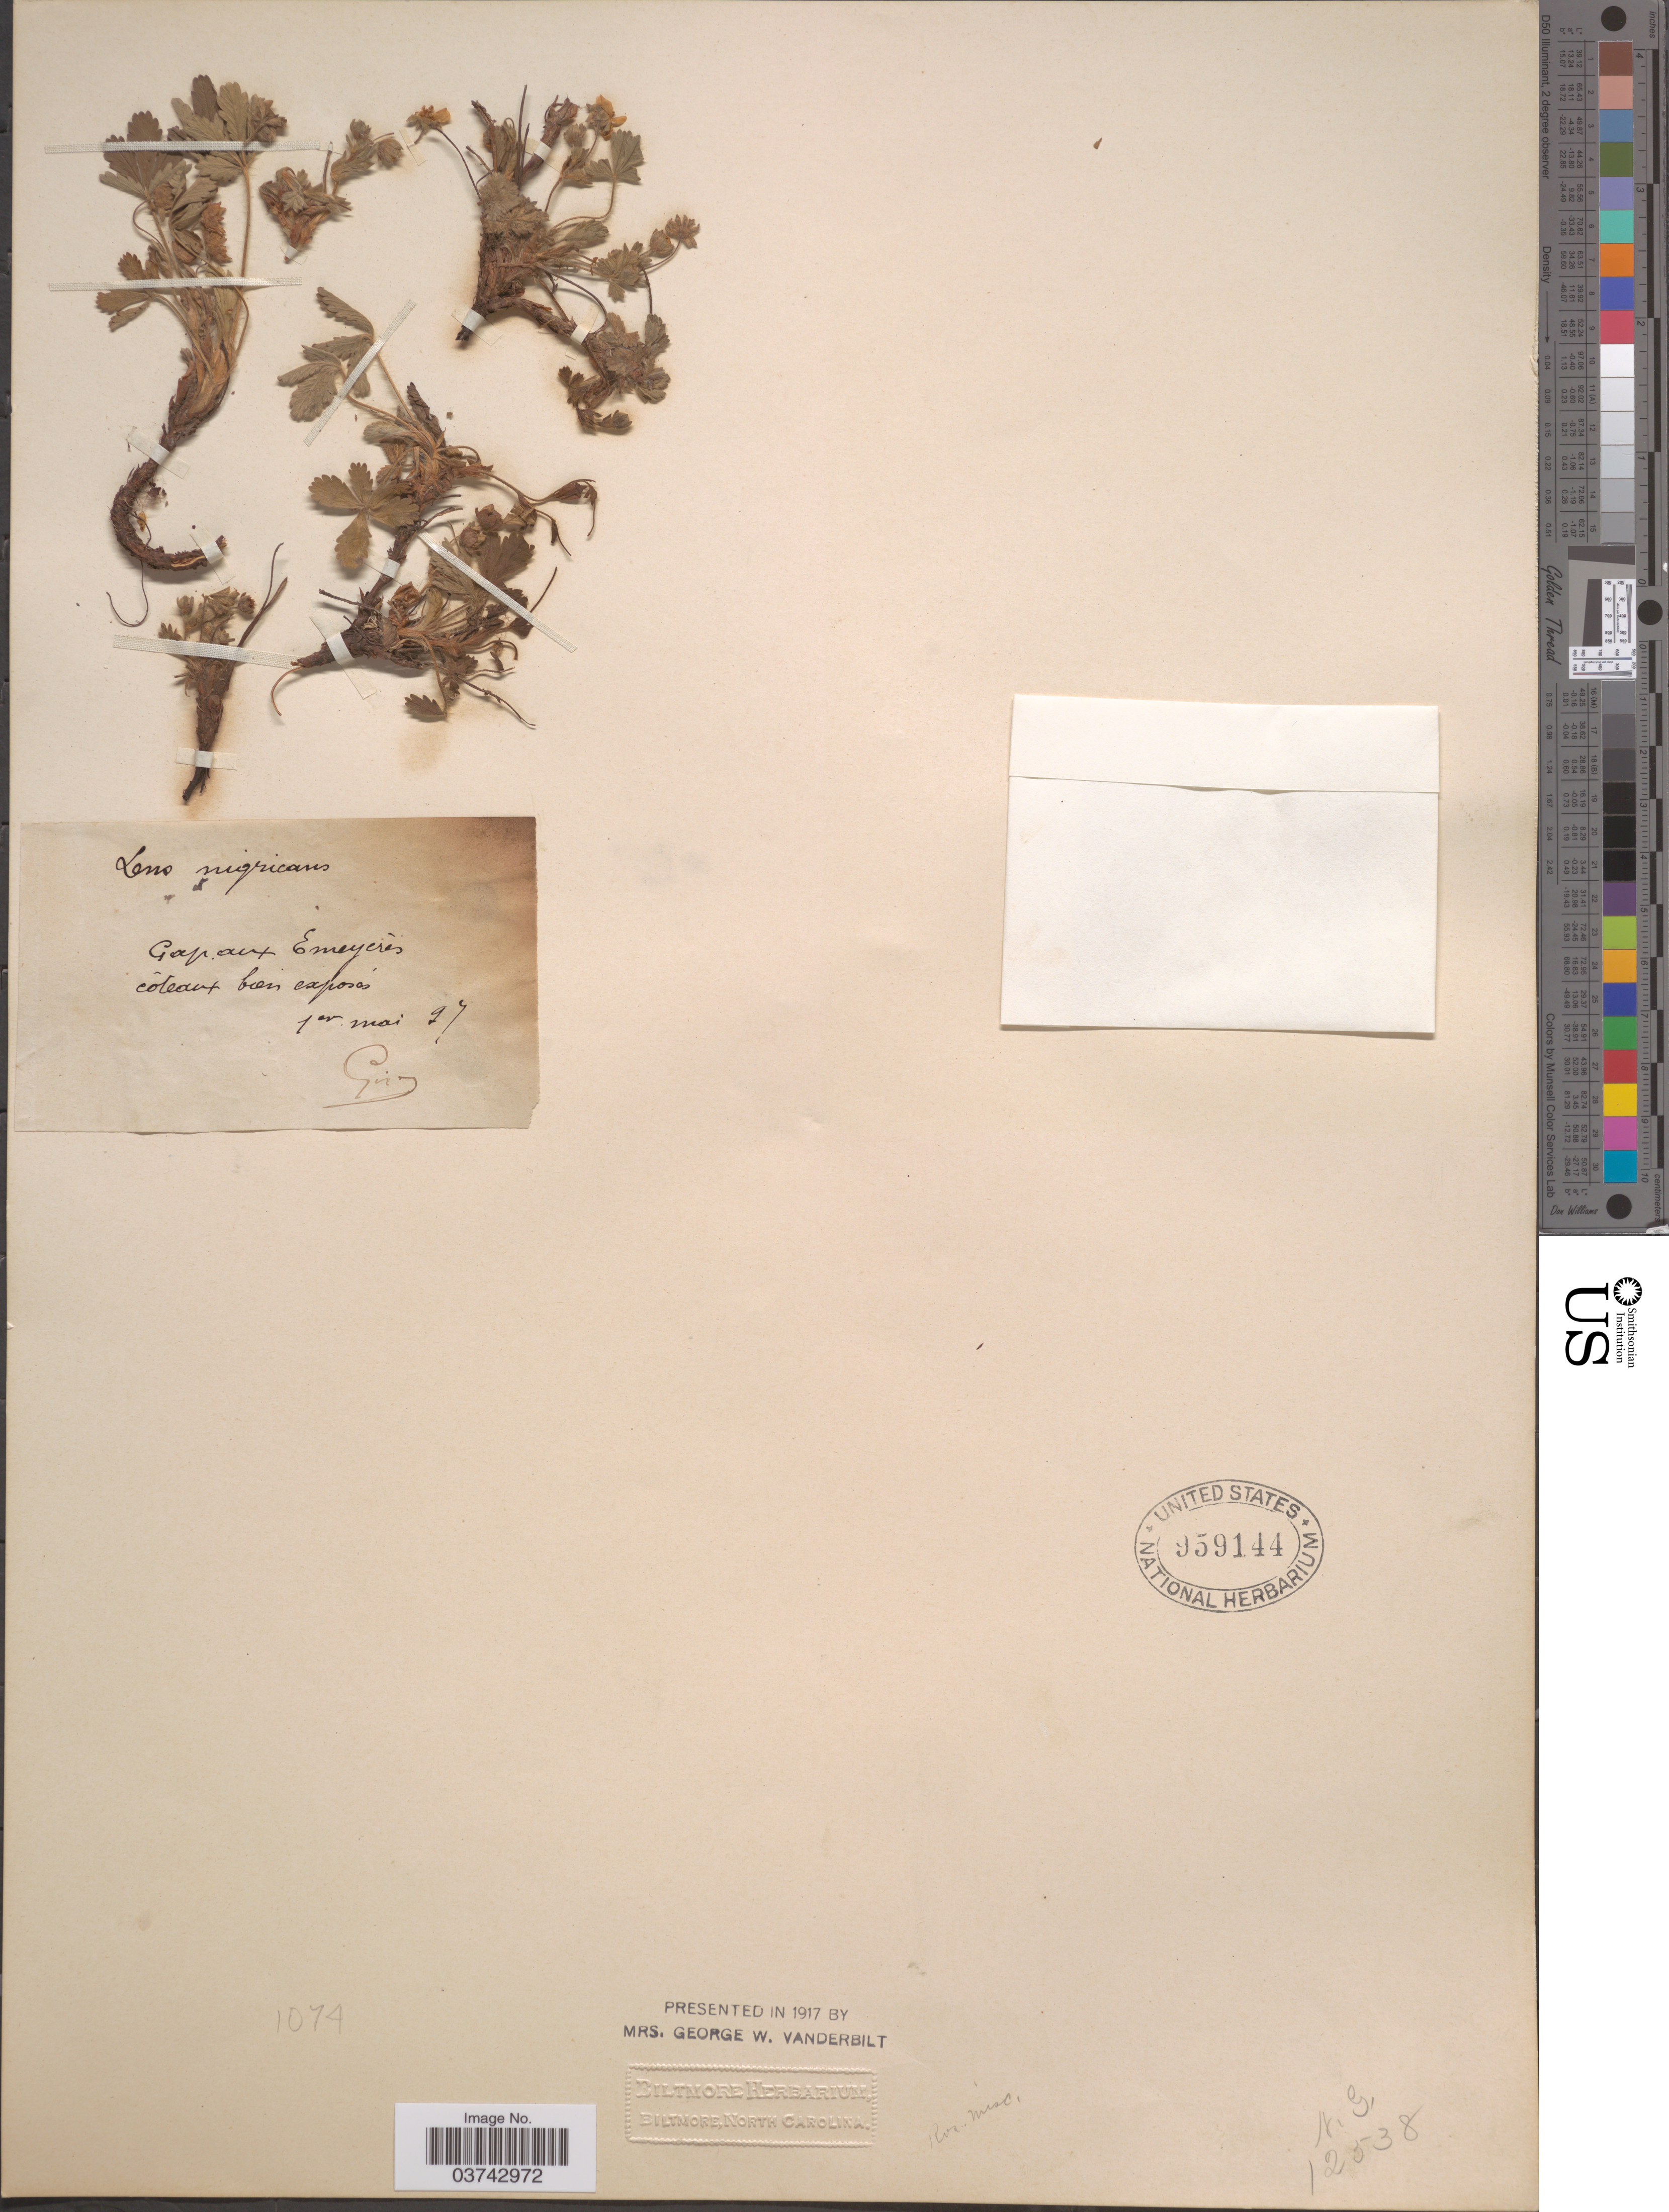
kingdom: Plantae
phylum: Tracheophyta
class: Magnoliopsida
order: Rosales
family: Rosaceae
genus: Potentilla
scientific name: Potentilla sp.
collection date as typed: Transcribed d/m/y: 1/5/27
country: France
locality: Gap aux Emeyirs côleaux bien exposés.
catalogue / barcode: US 959144